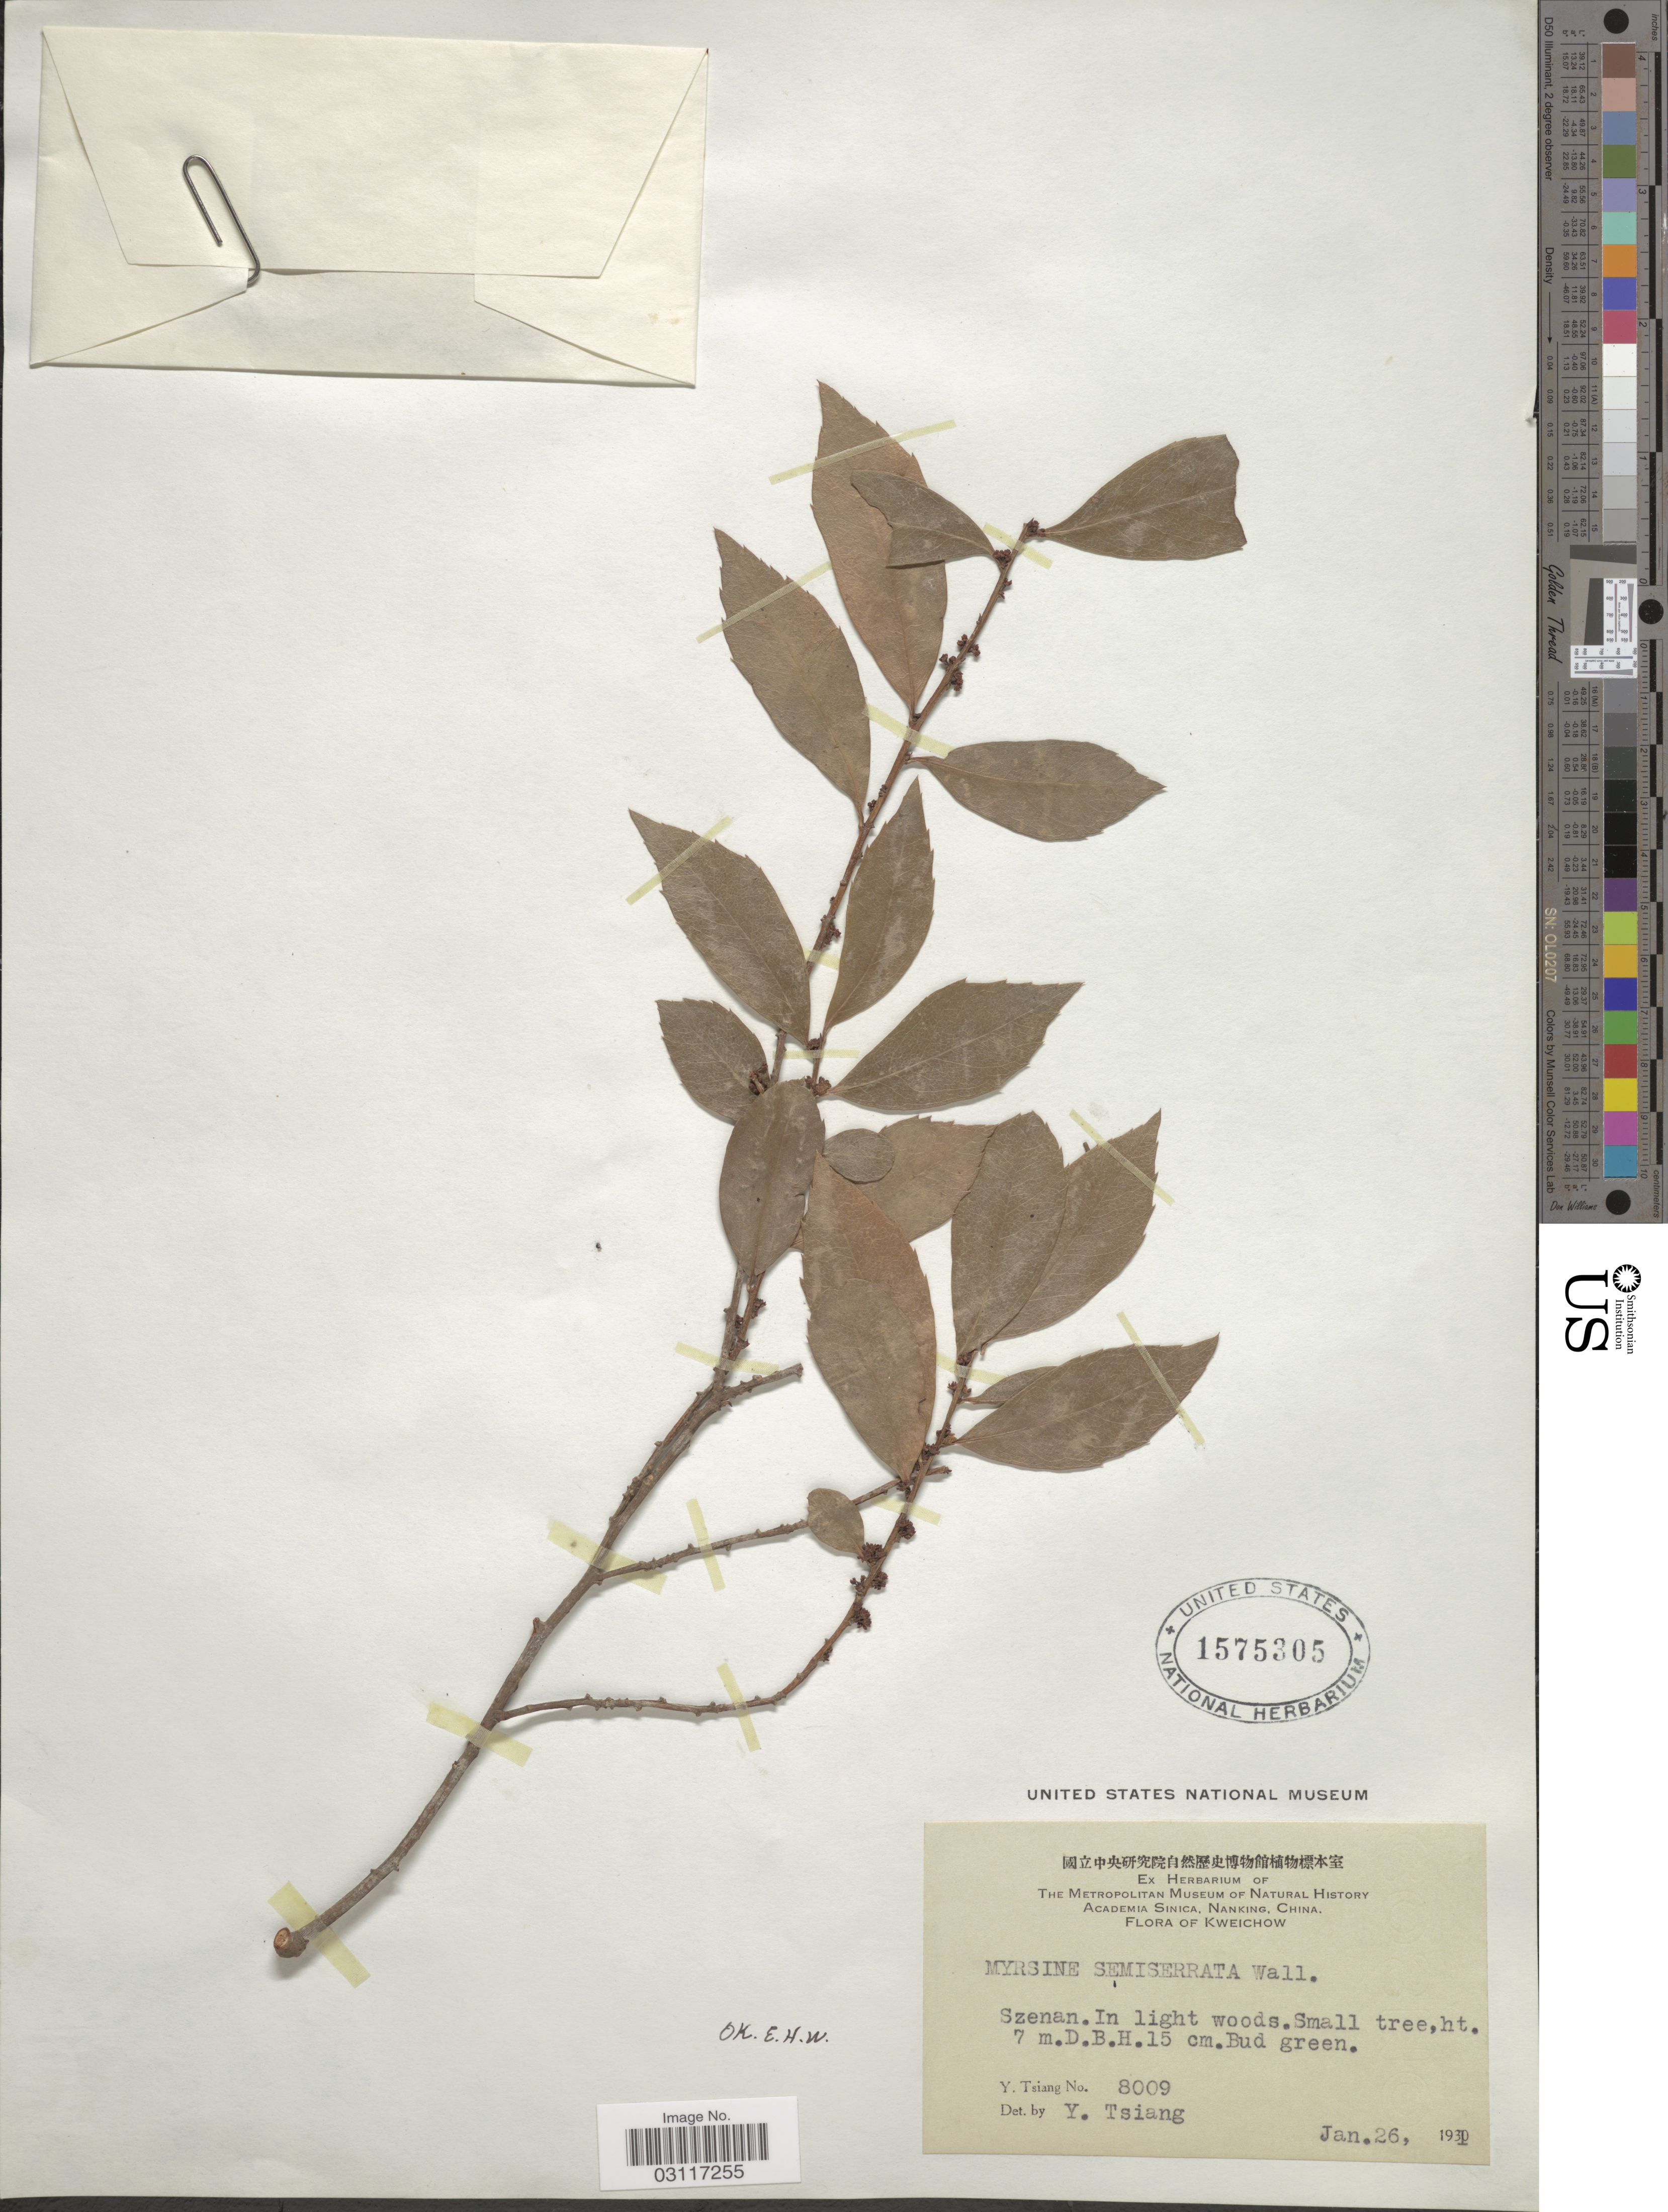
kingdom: Plantae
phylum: Tracheophyta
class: Magnoliopsida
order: Ericales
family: Primulaceae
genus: Myrsine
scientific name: Myrsine semiserrata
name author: Wall.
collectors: Y. Tsiang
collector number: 8009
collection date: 1931-01-26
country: China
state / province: Guizhou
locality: Kweichow. Szenan.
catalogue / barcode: US 1575305